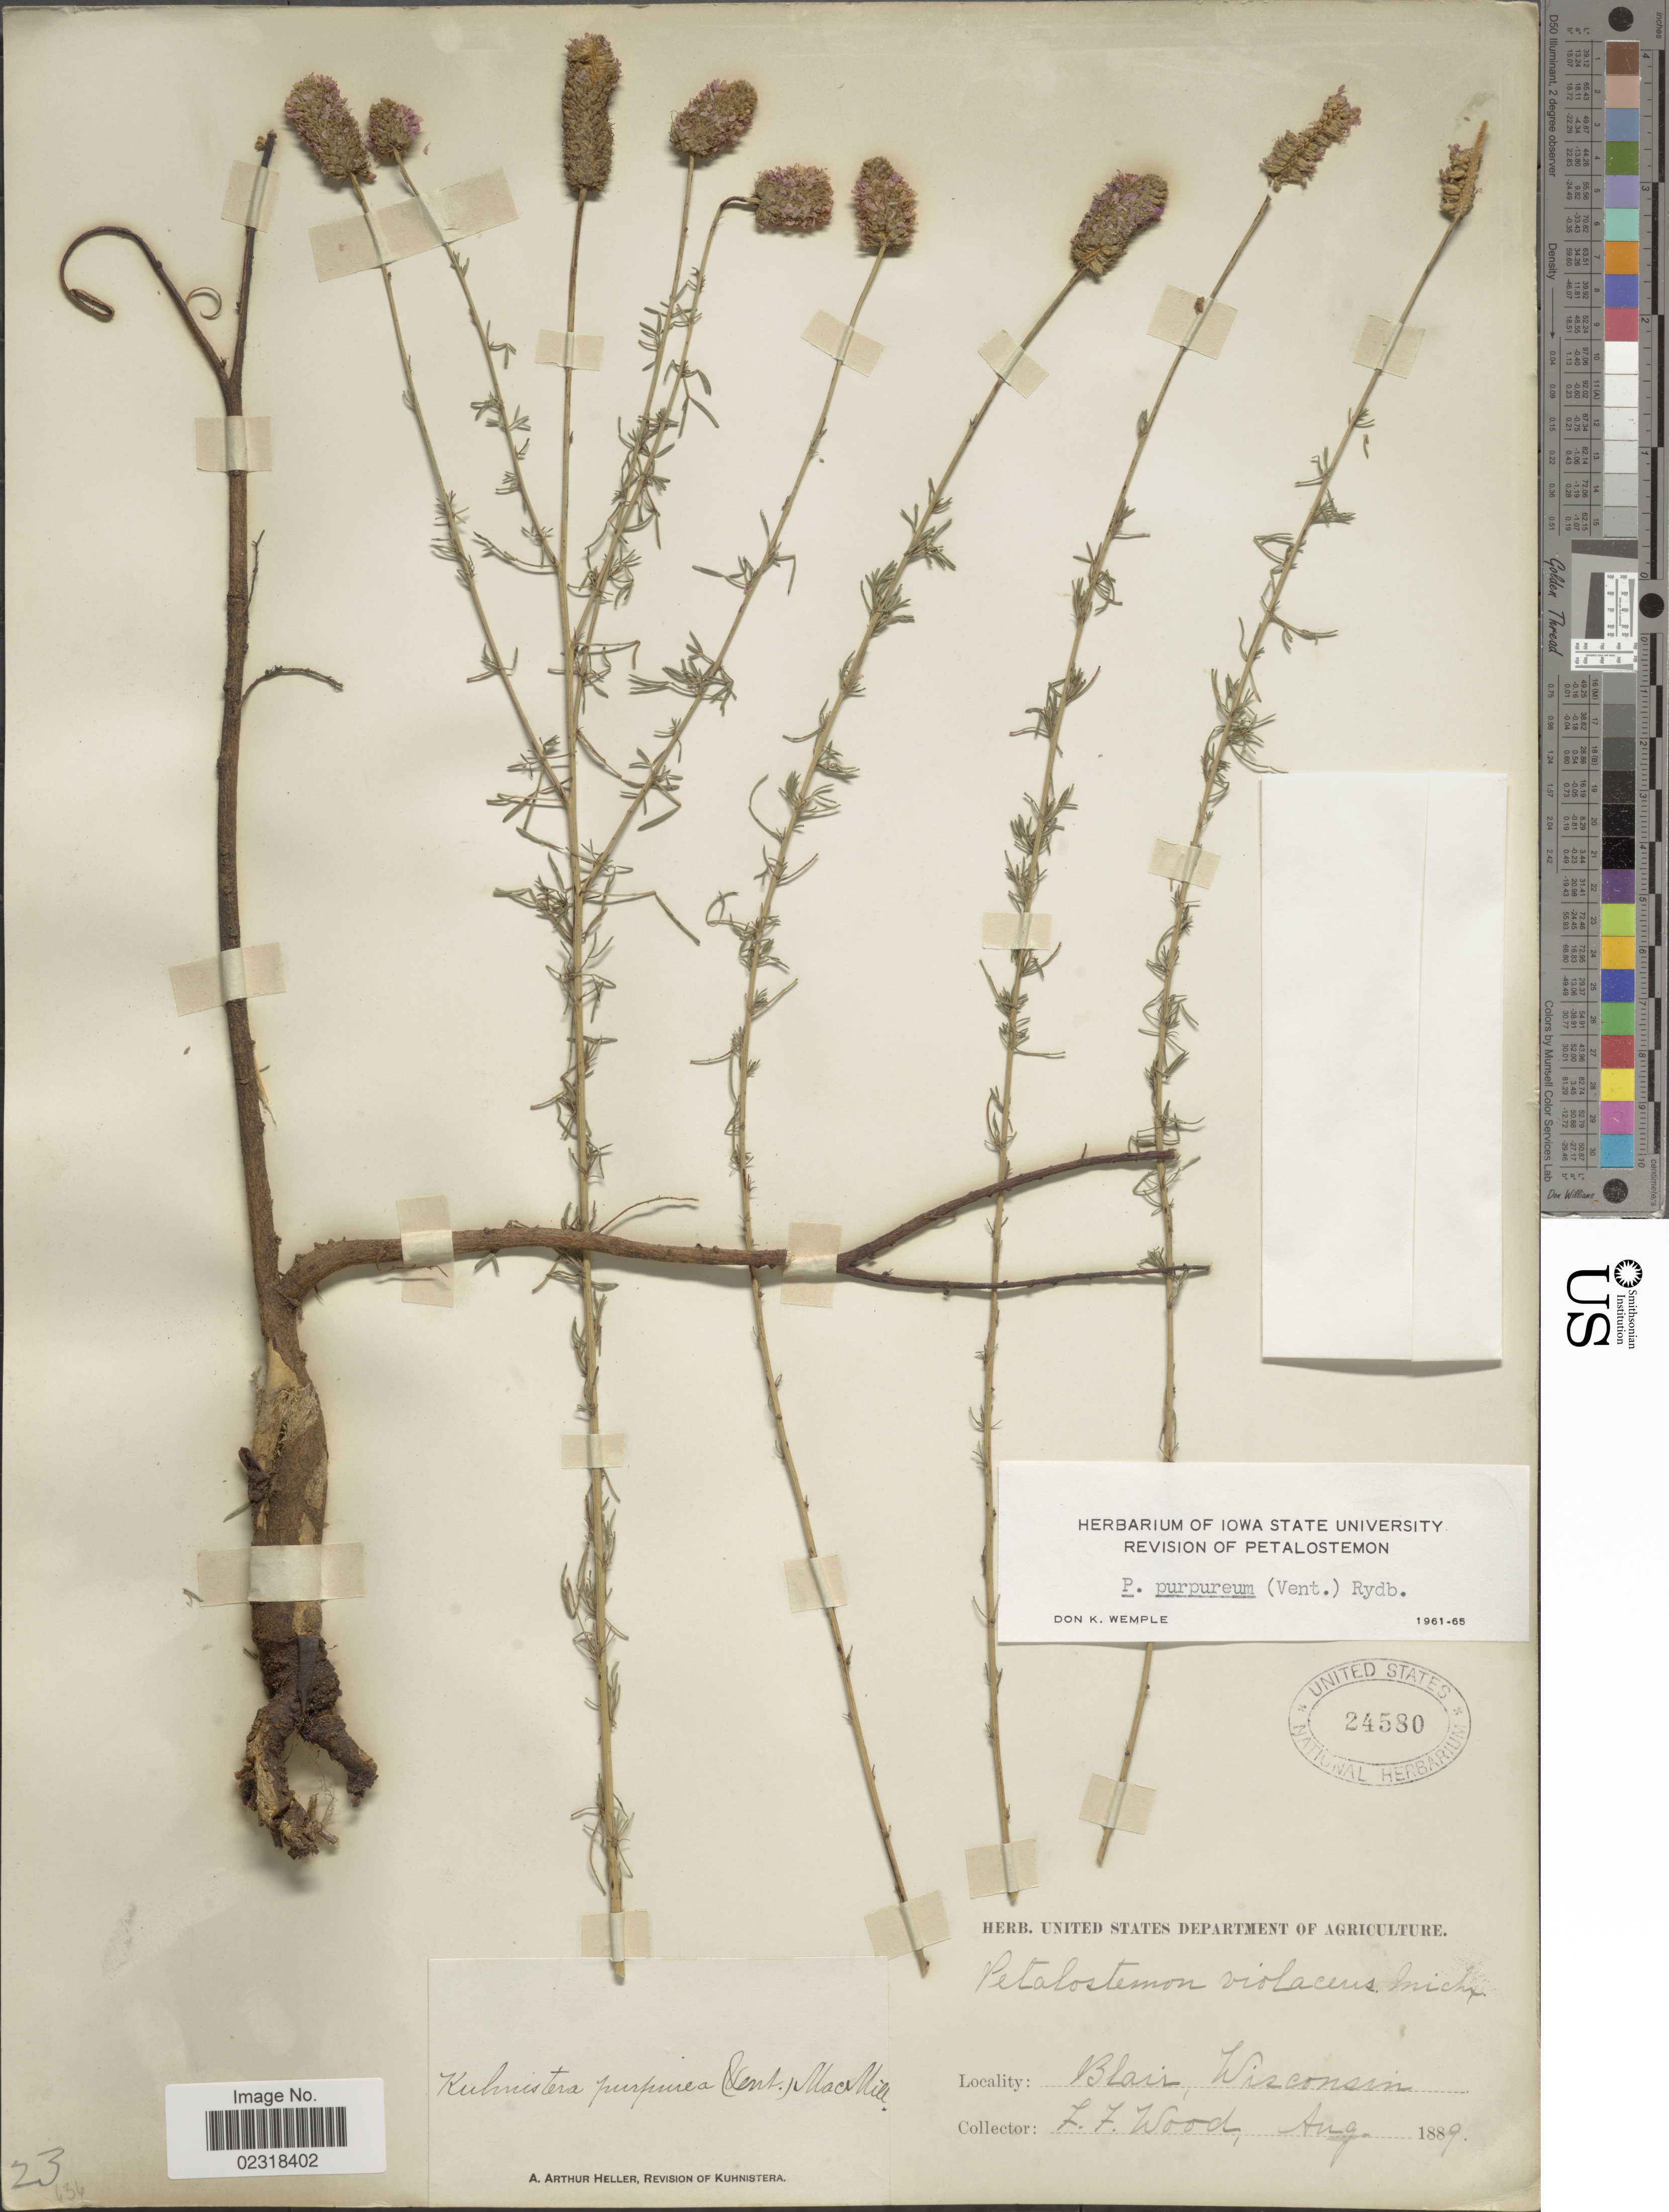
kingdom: Plantae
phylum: Tracheophyta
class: Magnoliopsida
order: Fabales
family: Fabaceae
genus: Dalea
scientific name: Dalea purpurea var. purpurea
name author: Vent.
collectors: F. Wood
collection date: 1889-08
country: United States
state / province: Wisconsin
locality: Blair, Wisconsin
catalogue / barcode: US 24580